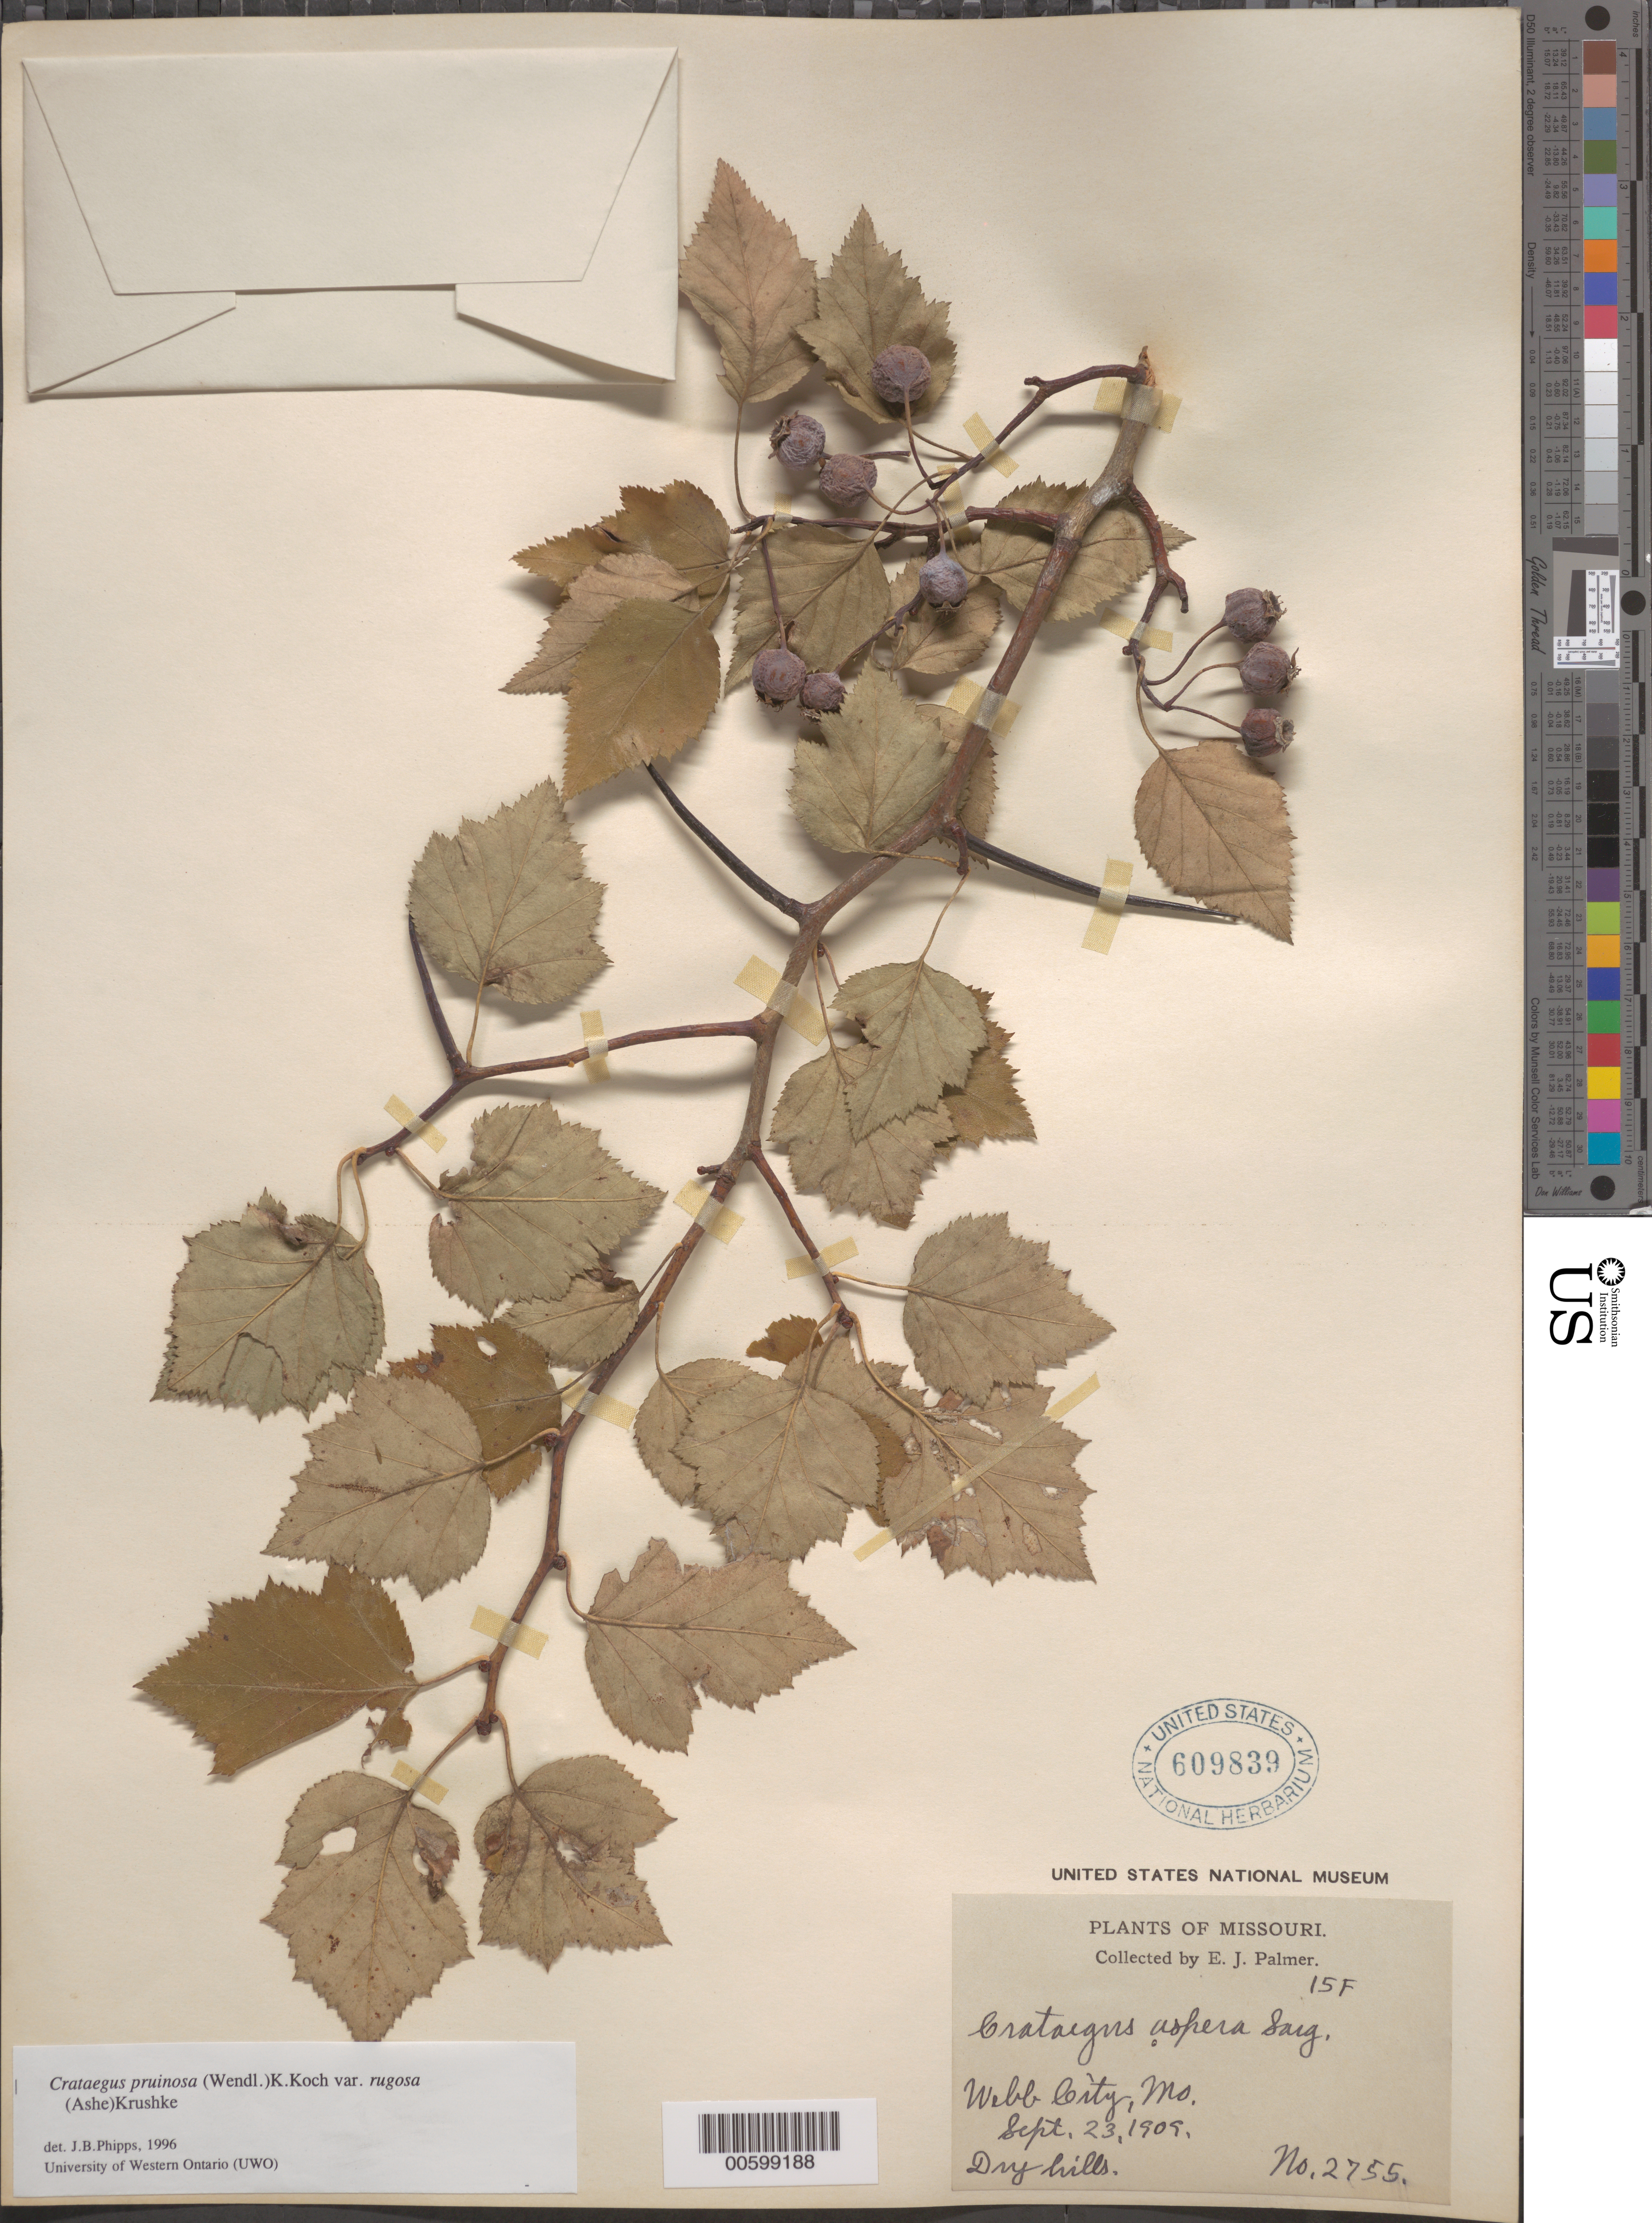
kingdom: Plantae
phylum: Tracheophyta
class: Magnoliopsida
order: Rosales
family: Rosaceae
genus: Crataegus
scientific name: Crataegus pruinosa var. rugosa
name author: (Ashe) Kruschke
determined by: Phipps, James B., (UWO), University of Western Ontario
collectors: E. J. Palmer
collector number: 2755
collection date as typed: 23 Sep 1909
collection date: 1909-09-23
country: United States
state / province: Missouri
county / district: Jasper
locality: Webb City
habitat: Dry hills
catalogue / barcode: US 609839